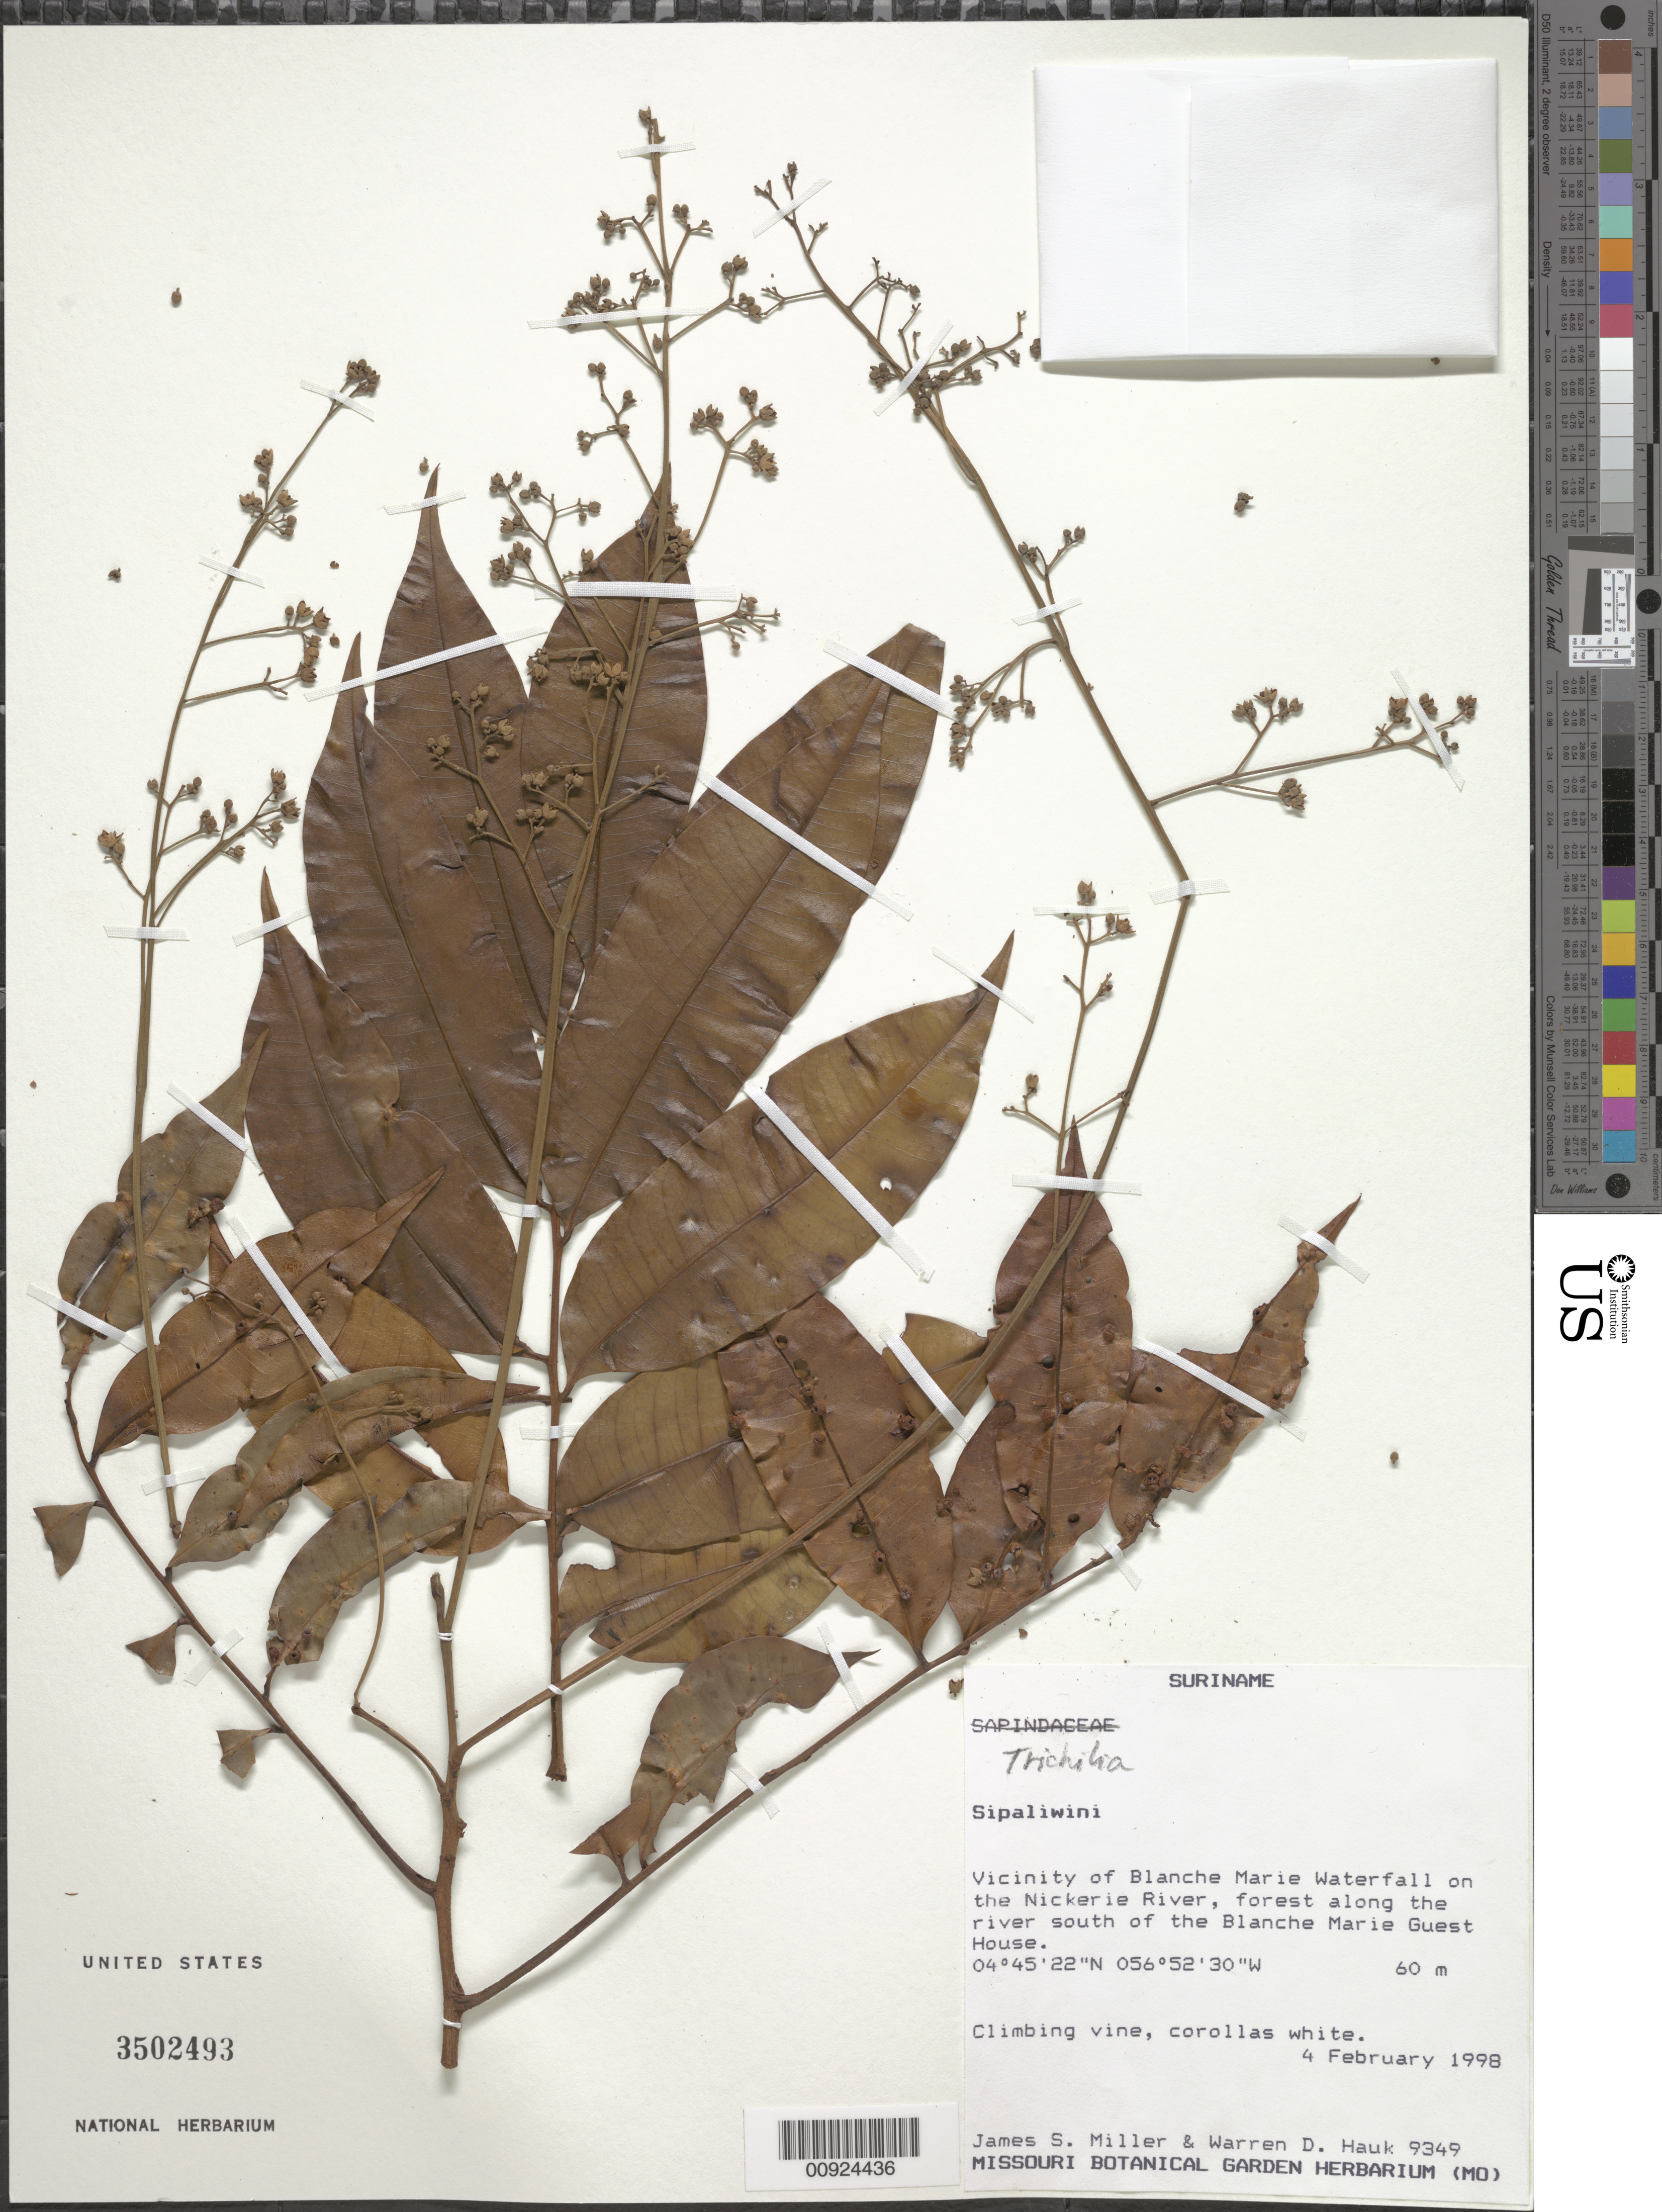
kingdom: Plantae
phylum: Tracheophyta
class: Magnoliopsida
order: Sapindales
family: Meliaceae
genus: Trichilia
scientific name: Trichilia sp.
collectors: J. S. Miller & W. Hauk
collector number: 9349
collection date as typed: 4-Feb-98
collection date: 1998-02-04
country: Suriname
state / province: Sipaliwini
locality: Blanche Marie falls, vic., on Nickerie R., S of Blanche Marie Guest House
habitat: Forest along the river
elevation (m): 60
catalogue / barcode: US 3502493